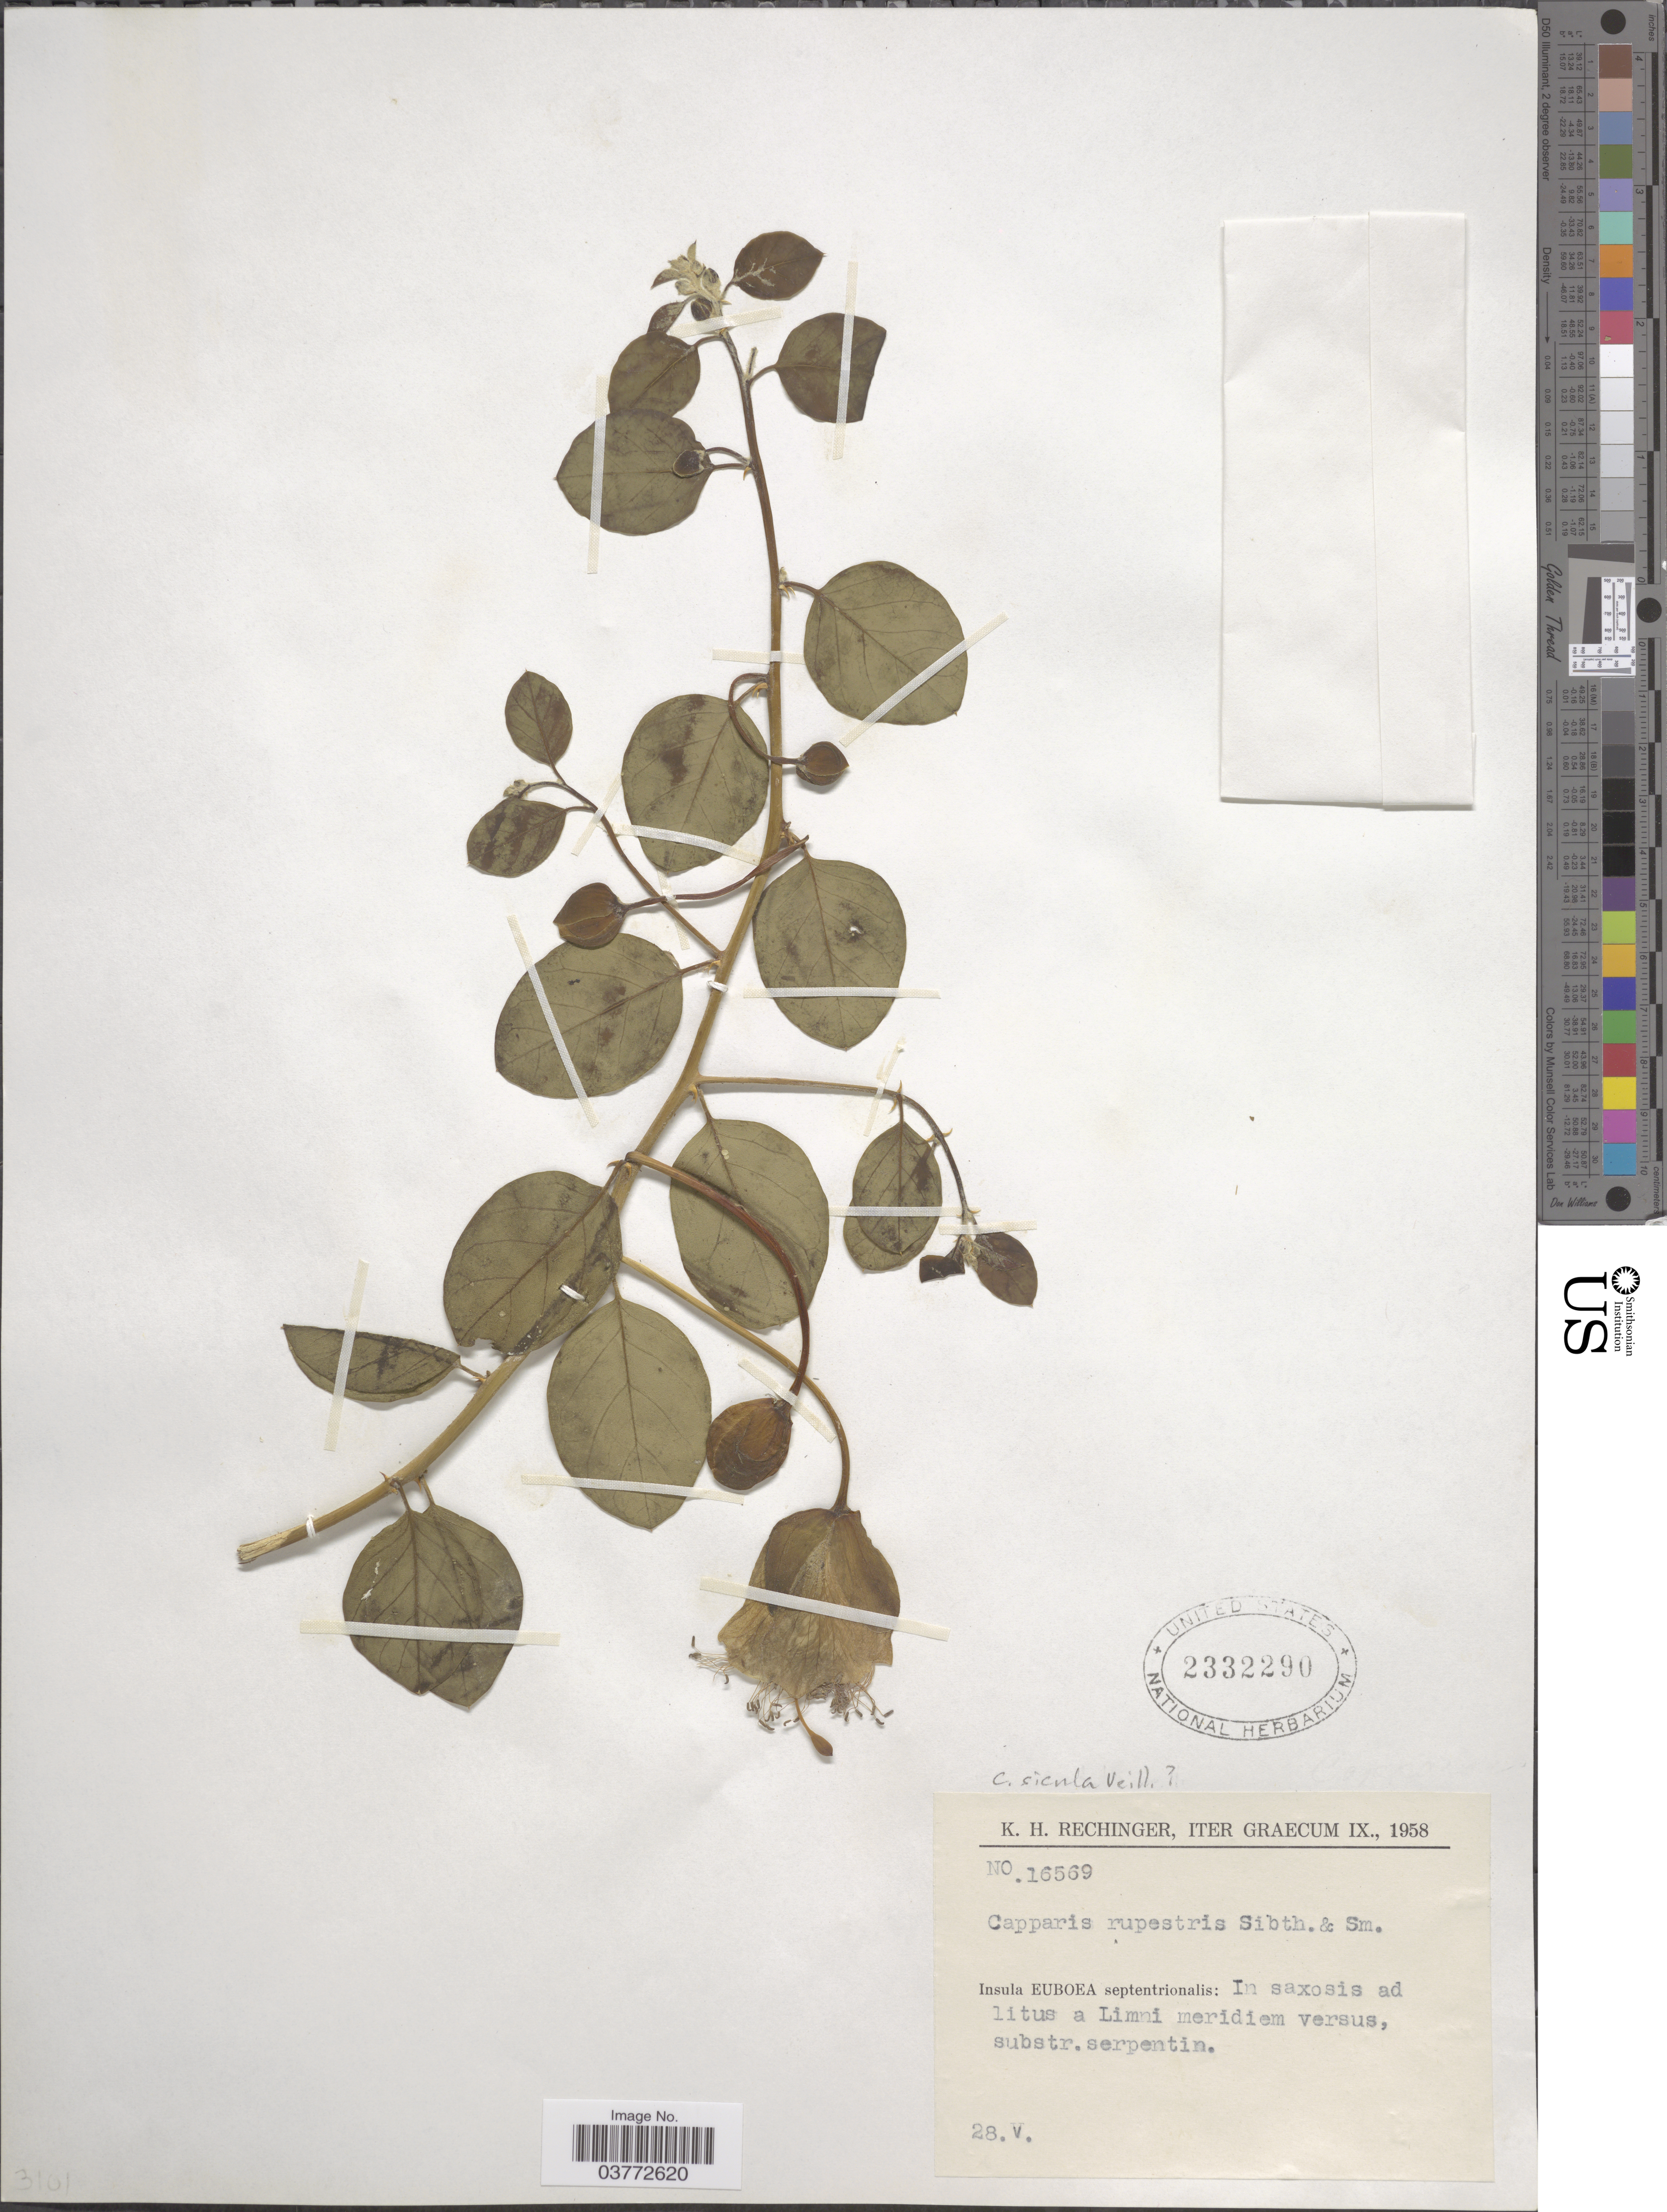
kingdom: Plantae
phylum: Tracheophyta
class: Magnoliopsida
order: Brassicales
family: Capparaceae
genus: Capparis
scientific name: Capparis sicula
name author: Veill. ex Duhamel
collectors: K. H. Rechinger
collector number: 16569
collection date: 1958-05-28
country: Greece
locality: Insula Euboea septentrionalis: In saxosis ad litus a Limni meridiem versus, substr. serpentin.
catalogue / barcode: US 2332290